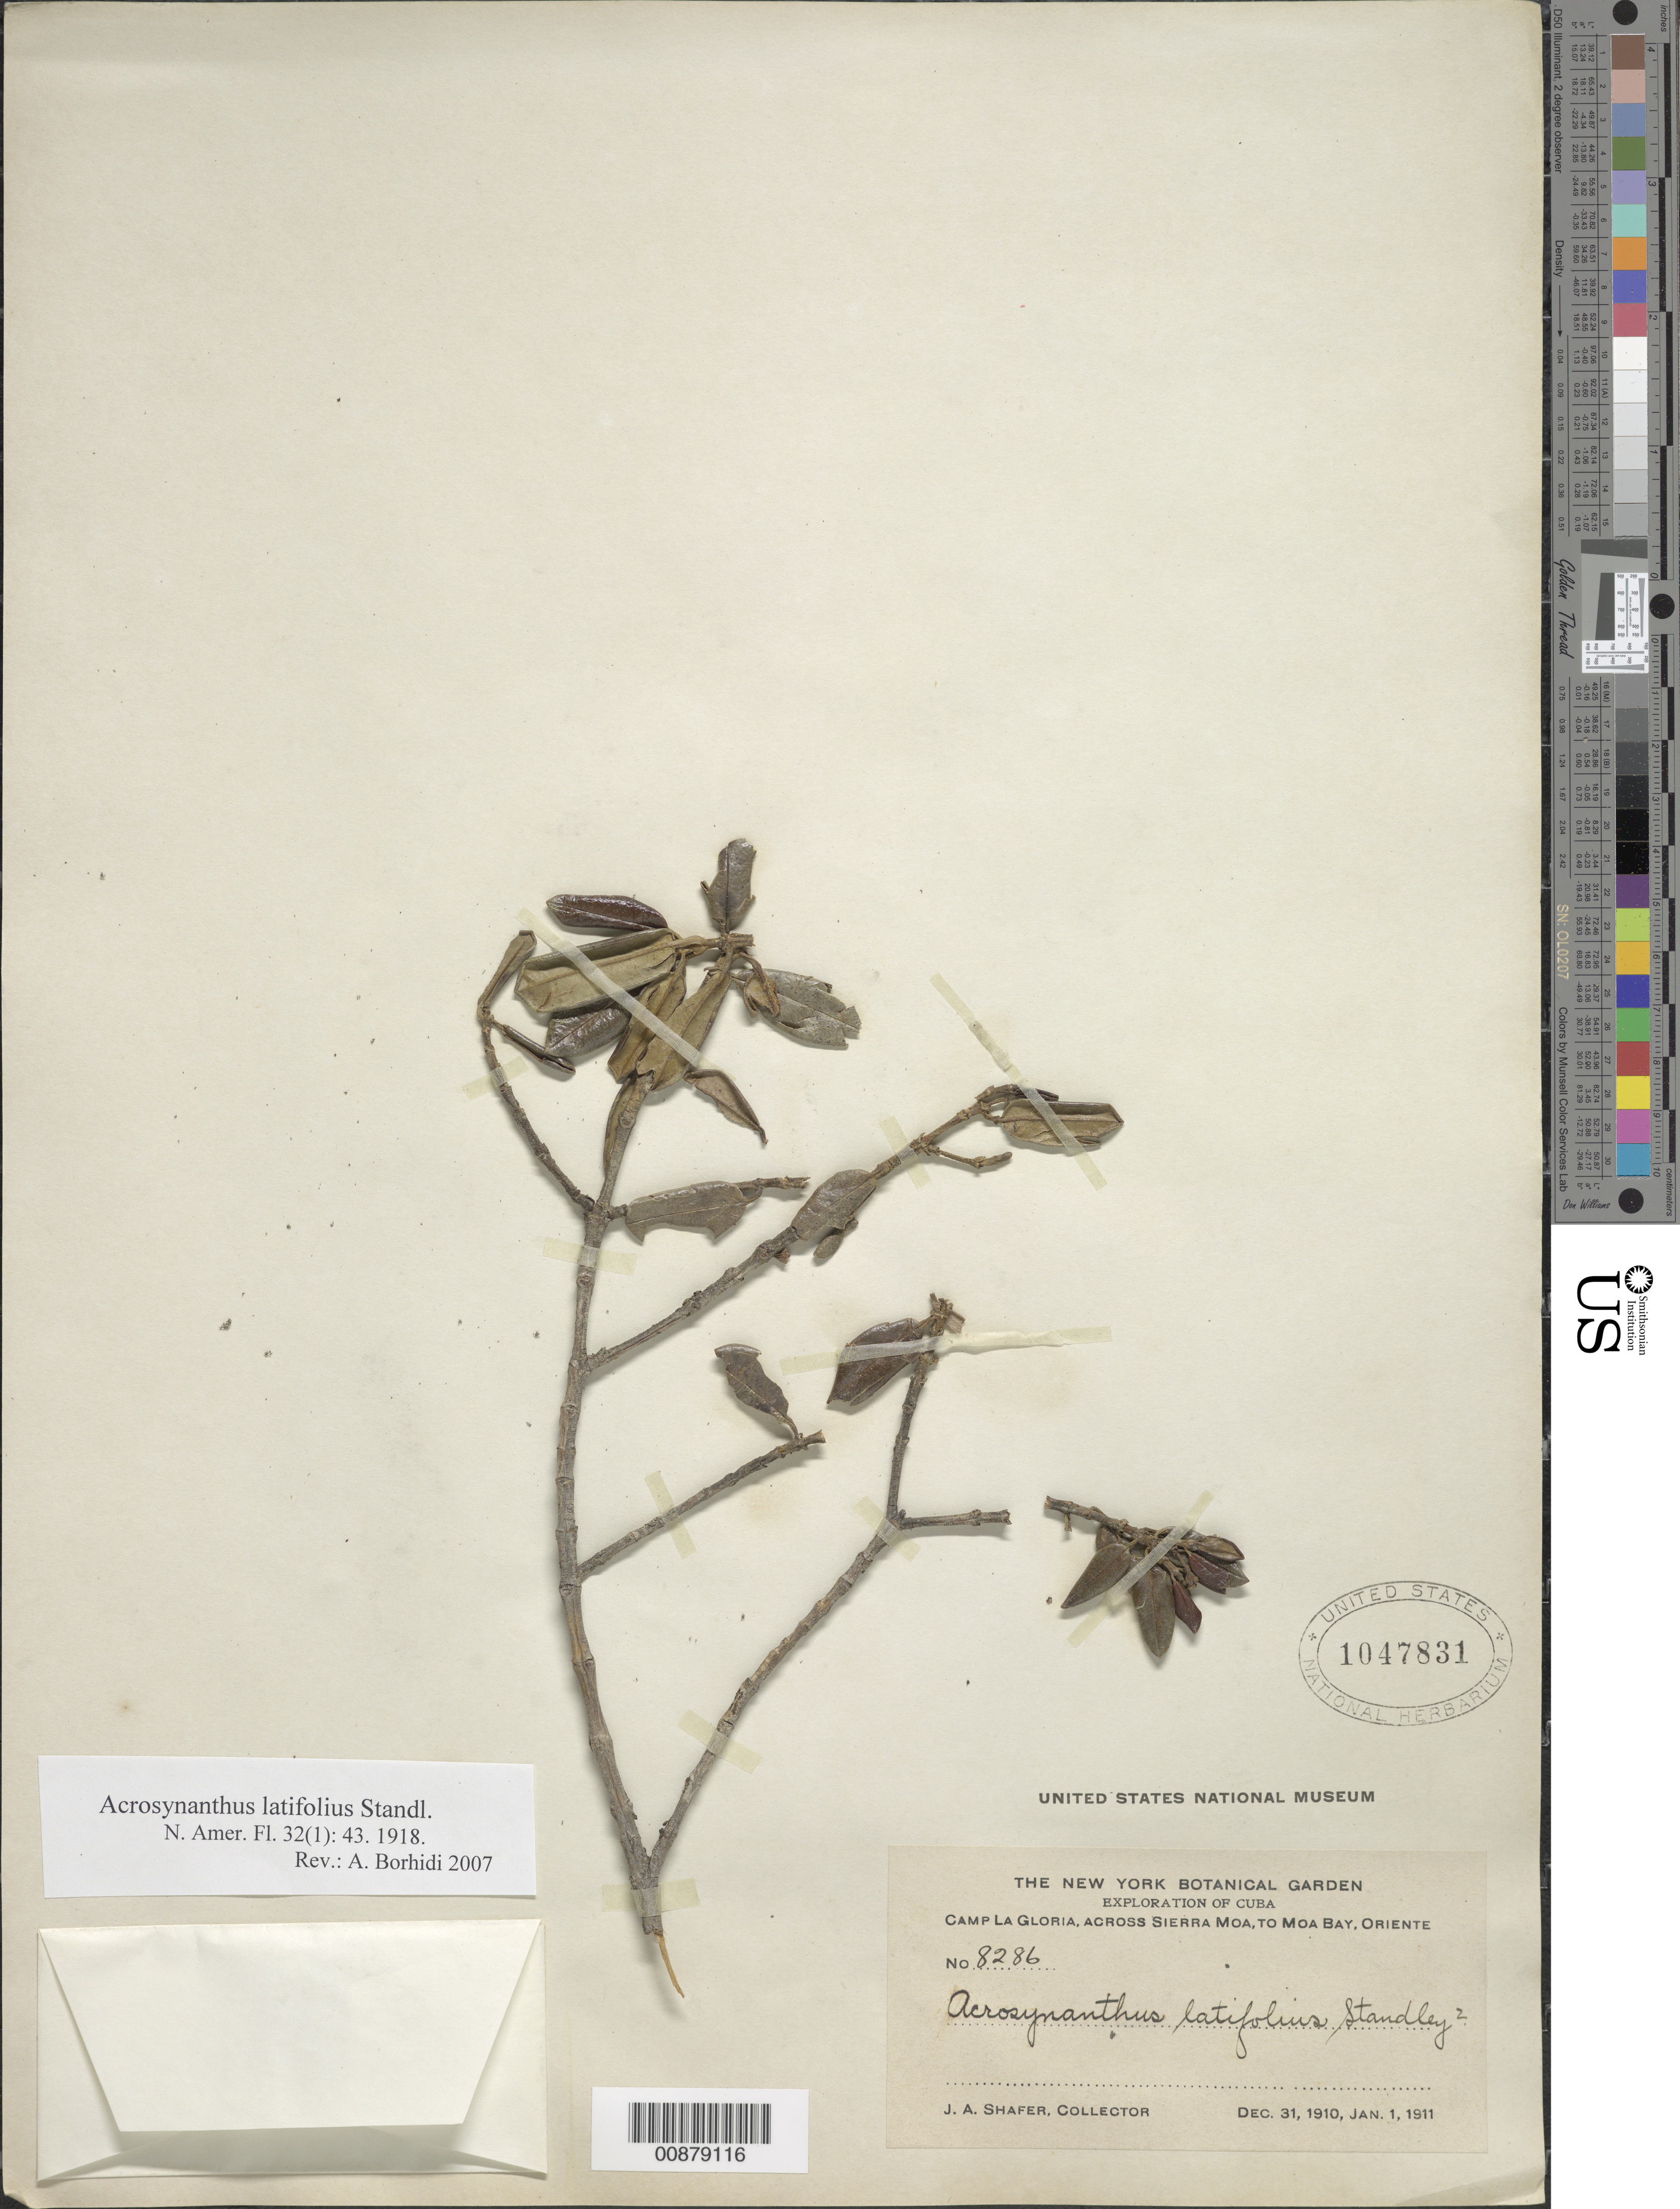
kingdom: Plantae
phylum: Tracheophyta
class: Magnoliopsida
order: Gentianales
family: Rubiaceae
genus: Acrosynanthus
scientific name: Acrosynanthus latifolius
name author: Standl.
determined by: Borhidi, Attila L.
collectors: J. A. Shafer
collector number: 8286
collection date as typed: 31 Dec 1910 to 01 Jan 1911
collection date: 1910-12-31/1911-01-01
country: Cuba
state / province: Holguín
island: Cuba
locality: Camp La Gloria, across Sierra Moa, to Moa Bay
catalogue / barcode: US 1047831